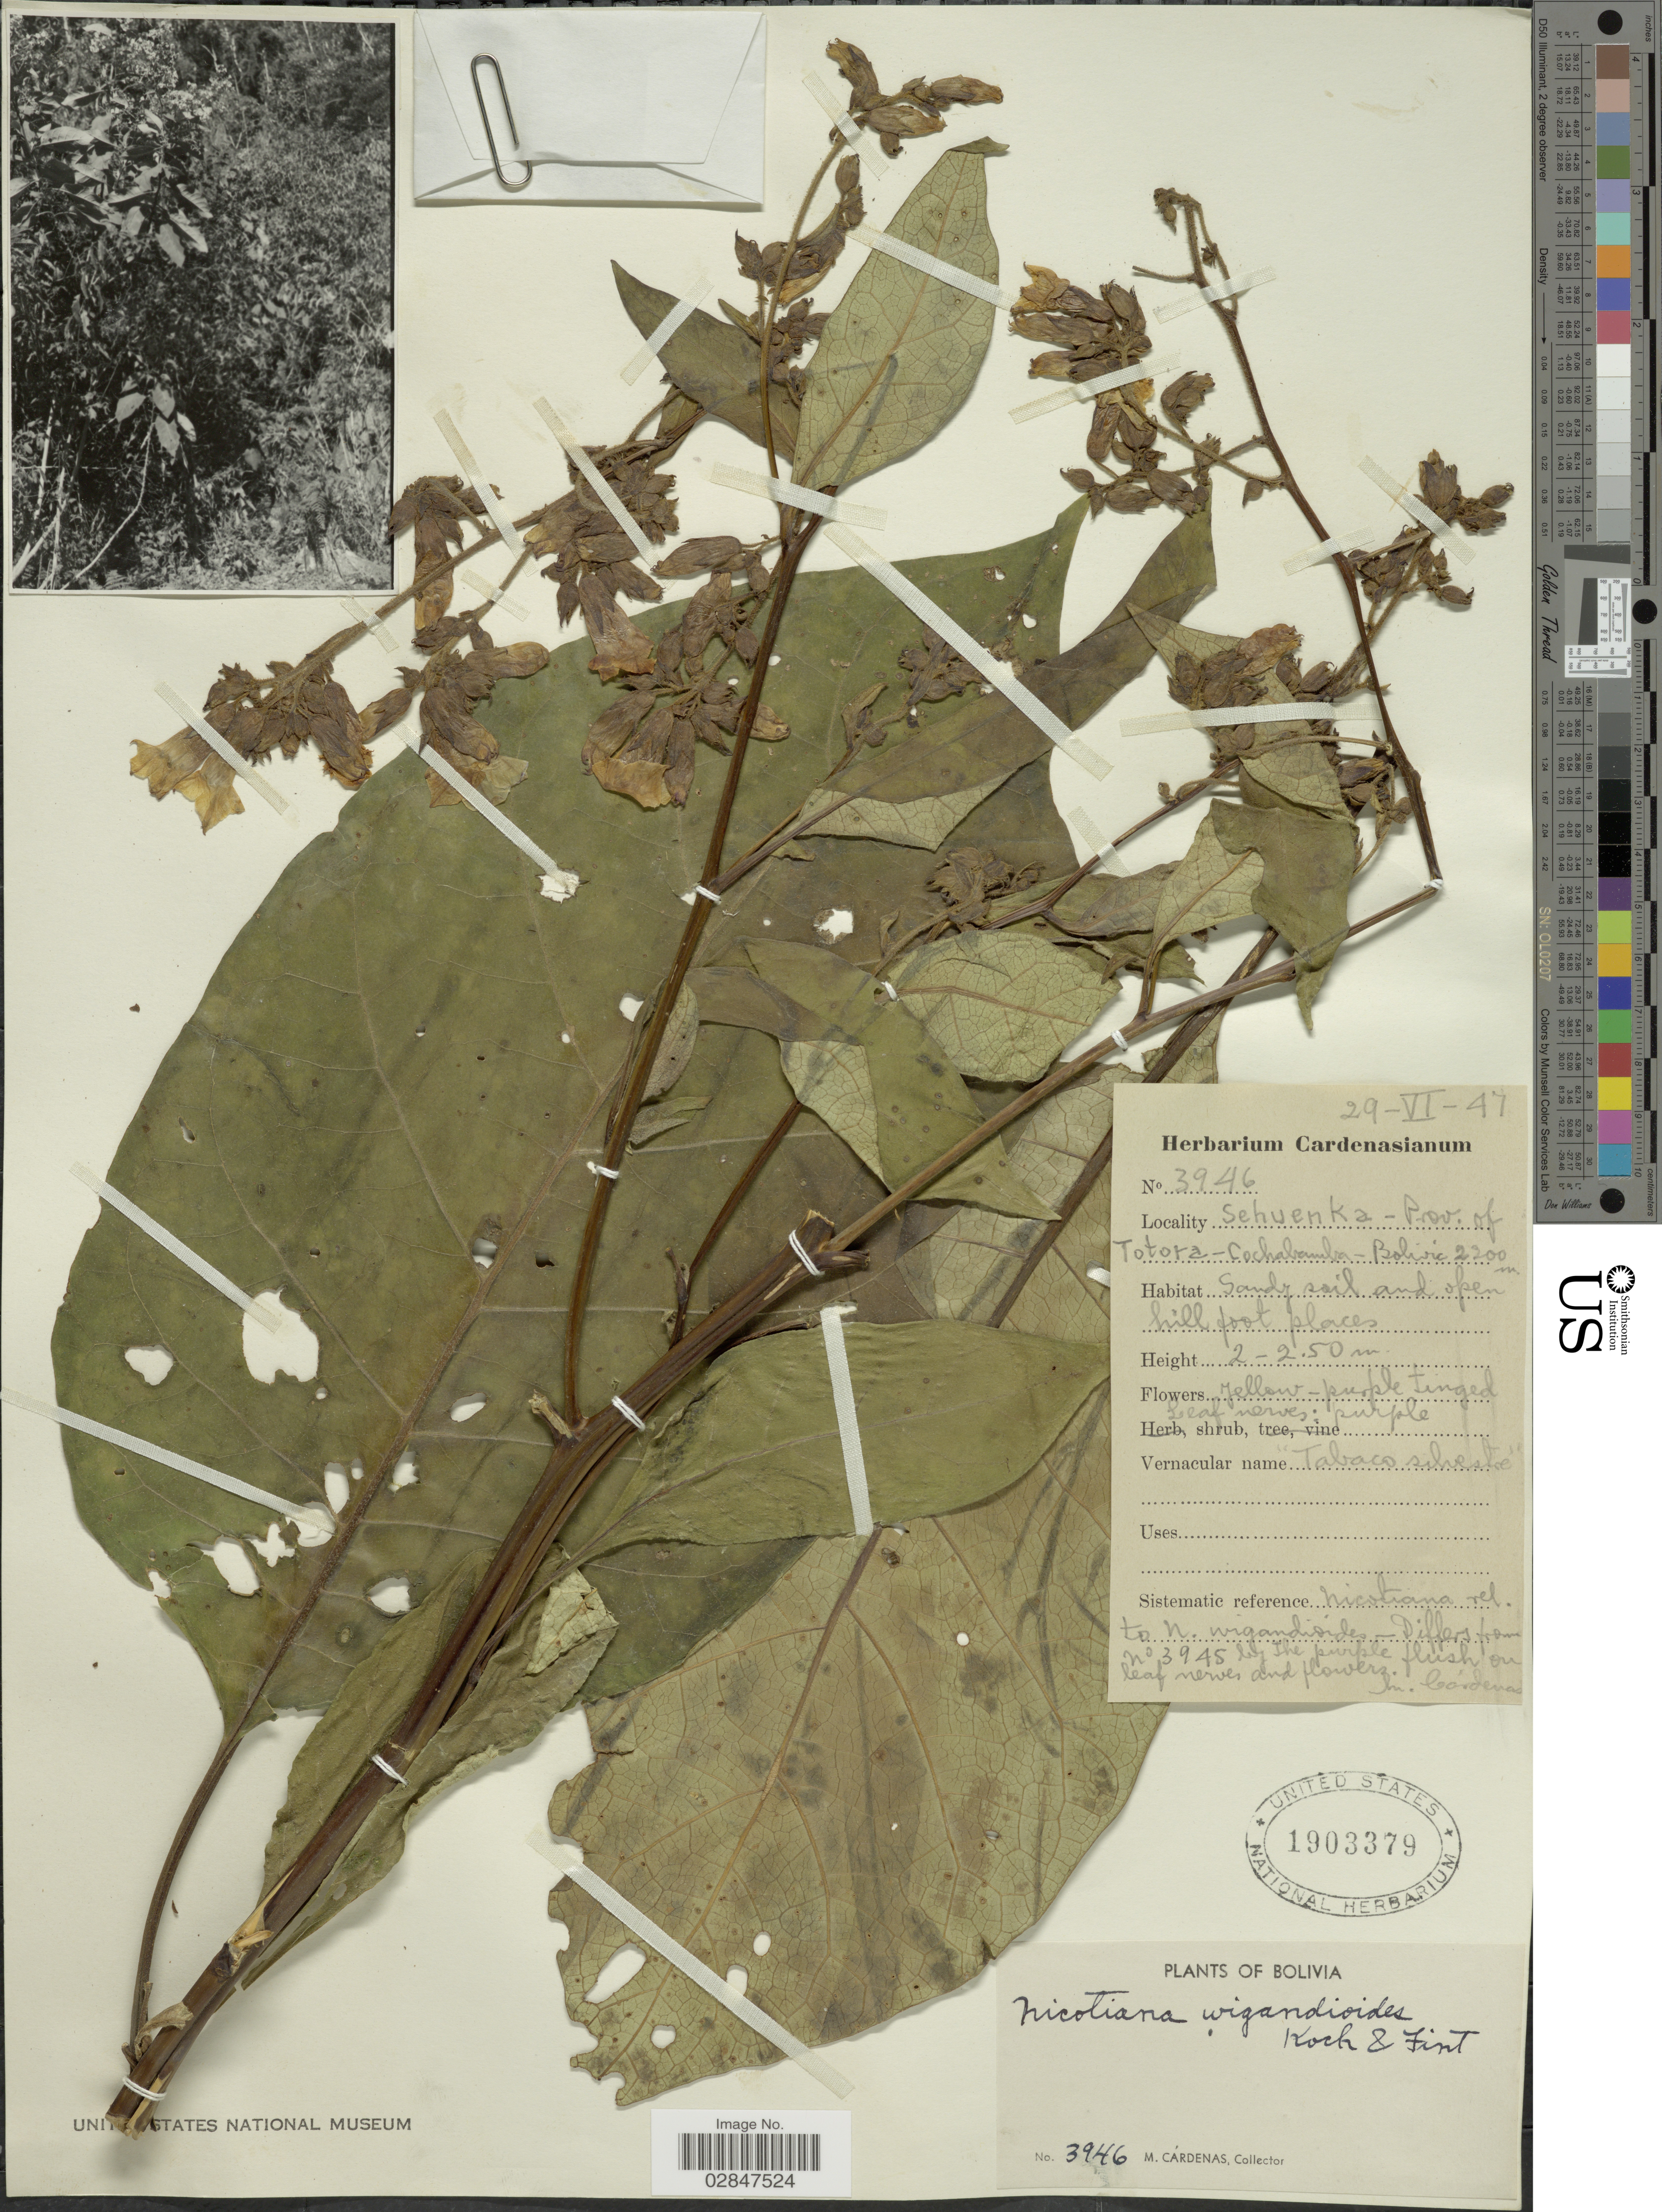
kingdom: Plantae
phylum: Tracheophyta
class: Magnoliopsida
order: Solanales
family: Solanaceae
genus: Nicotiana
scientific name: Nicotiana wigandioides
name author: K. Koch & Fintelm.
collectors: M. Cárdenas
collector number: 3946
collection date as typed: Transcribed d/m/y: 29/6/47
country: Bolivia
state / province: Cochabamba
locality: Sehuenka - Prov. of Totora, Cochabamba.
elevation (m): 2200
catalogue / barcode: US 1903379